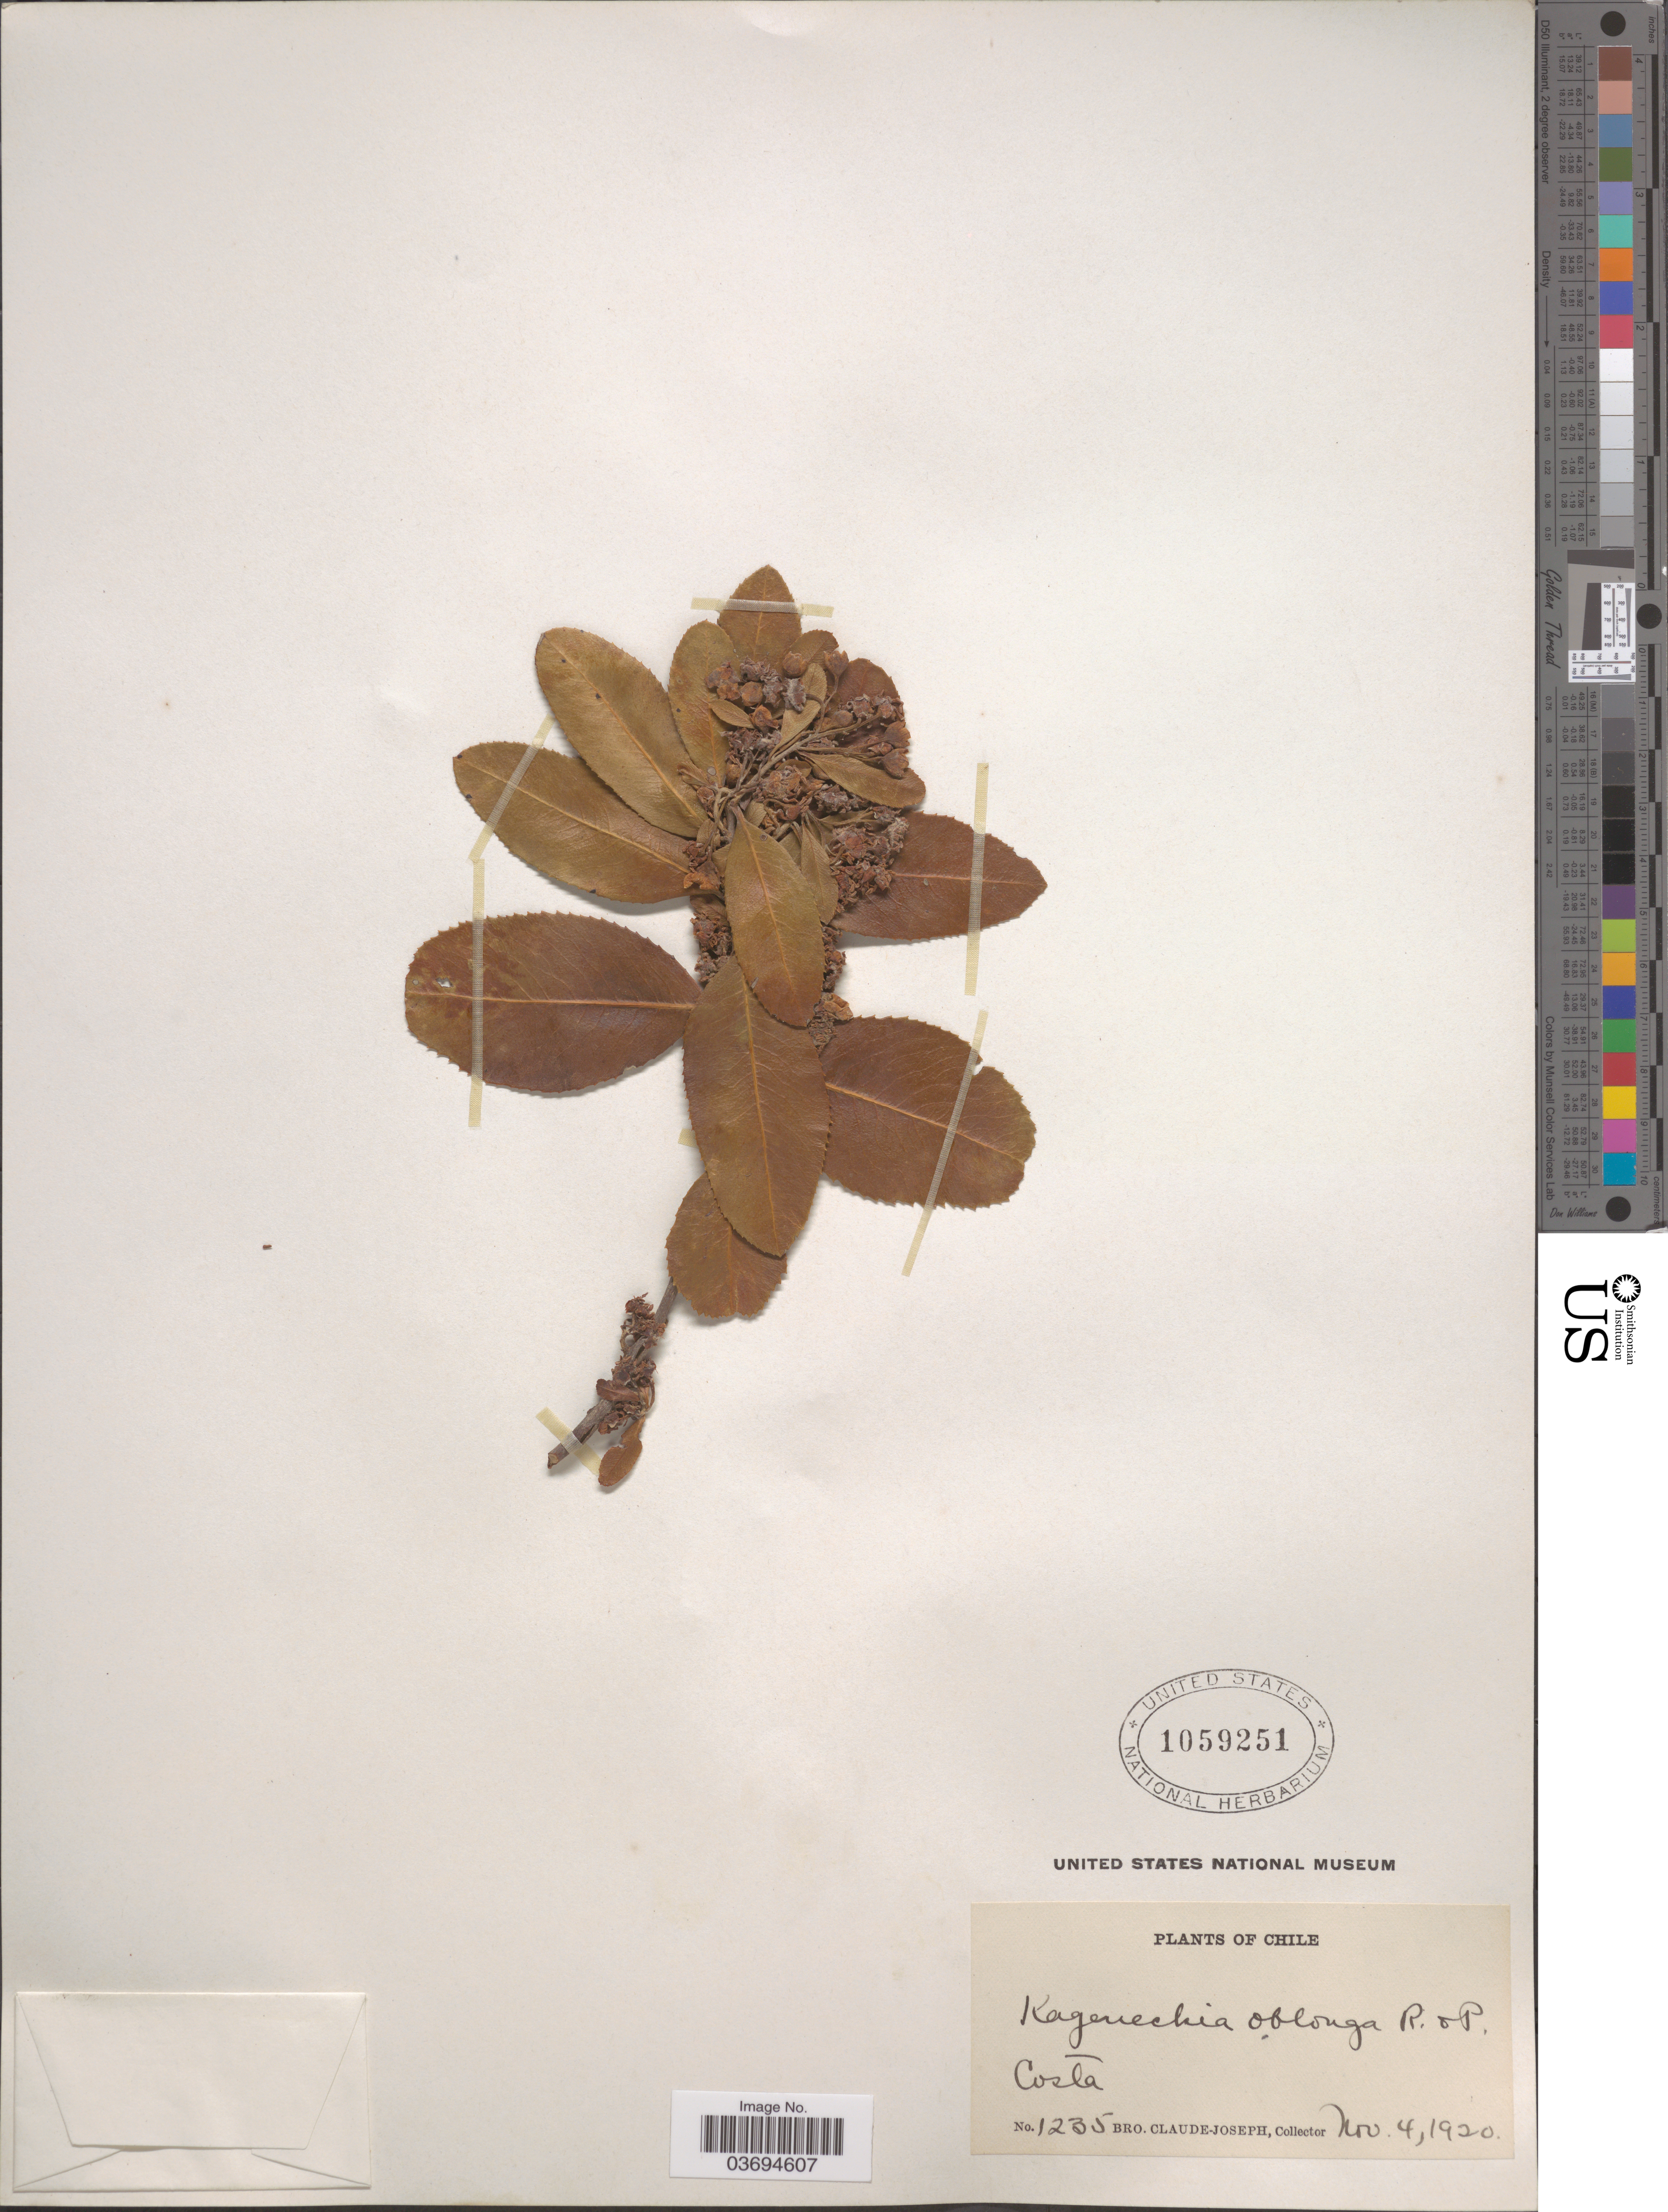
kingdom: Plantae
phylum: Tracheophyta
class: Magnoliopsida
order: Rosales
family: Rosaceae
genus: Kageneckia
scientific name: Kageneckia oblonga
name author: Ruiz & Pav.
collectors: Bro. Claude-Joseph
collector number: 1235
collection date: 1920-11-04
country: Chile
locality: Costa.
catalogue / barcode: US 1059251